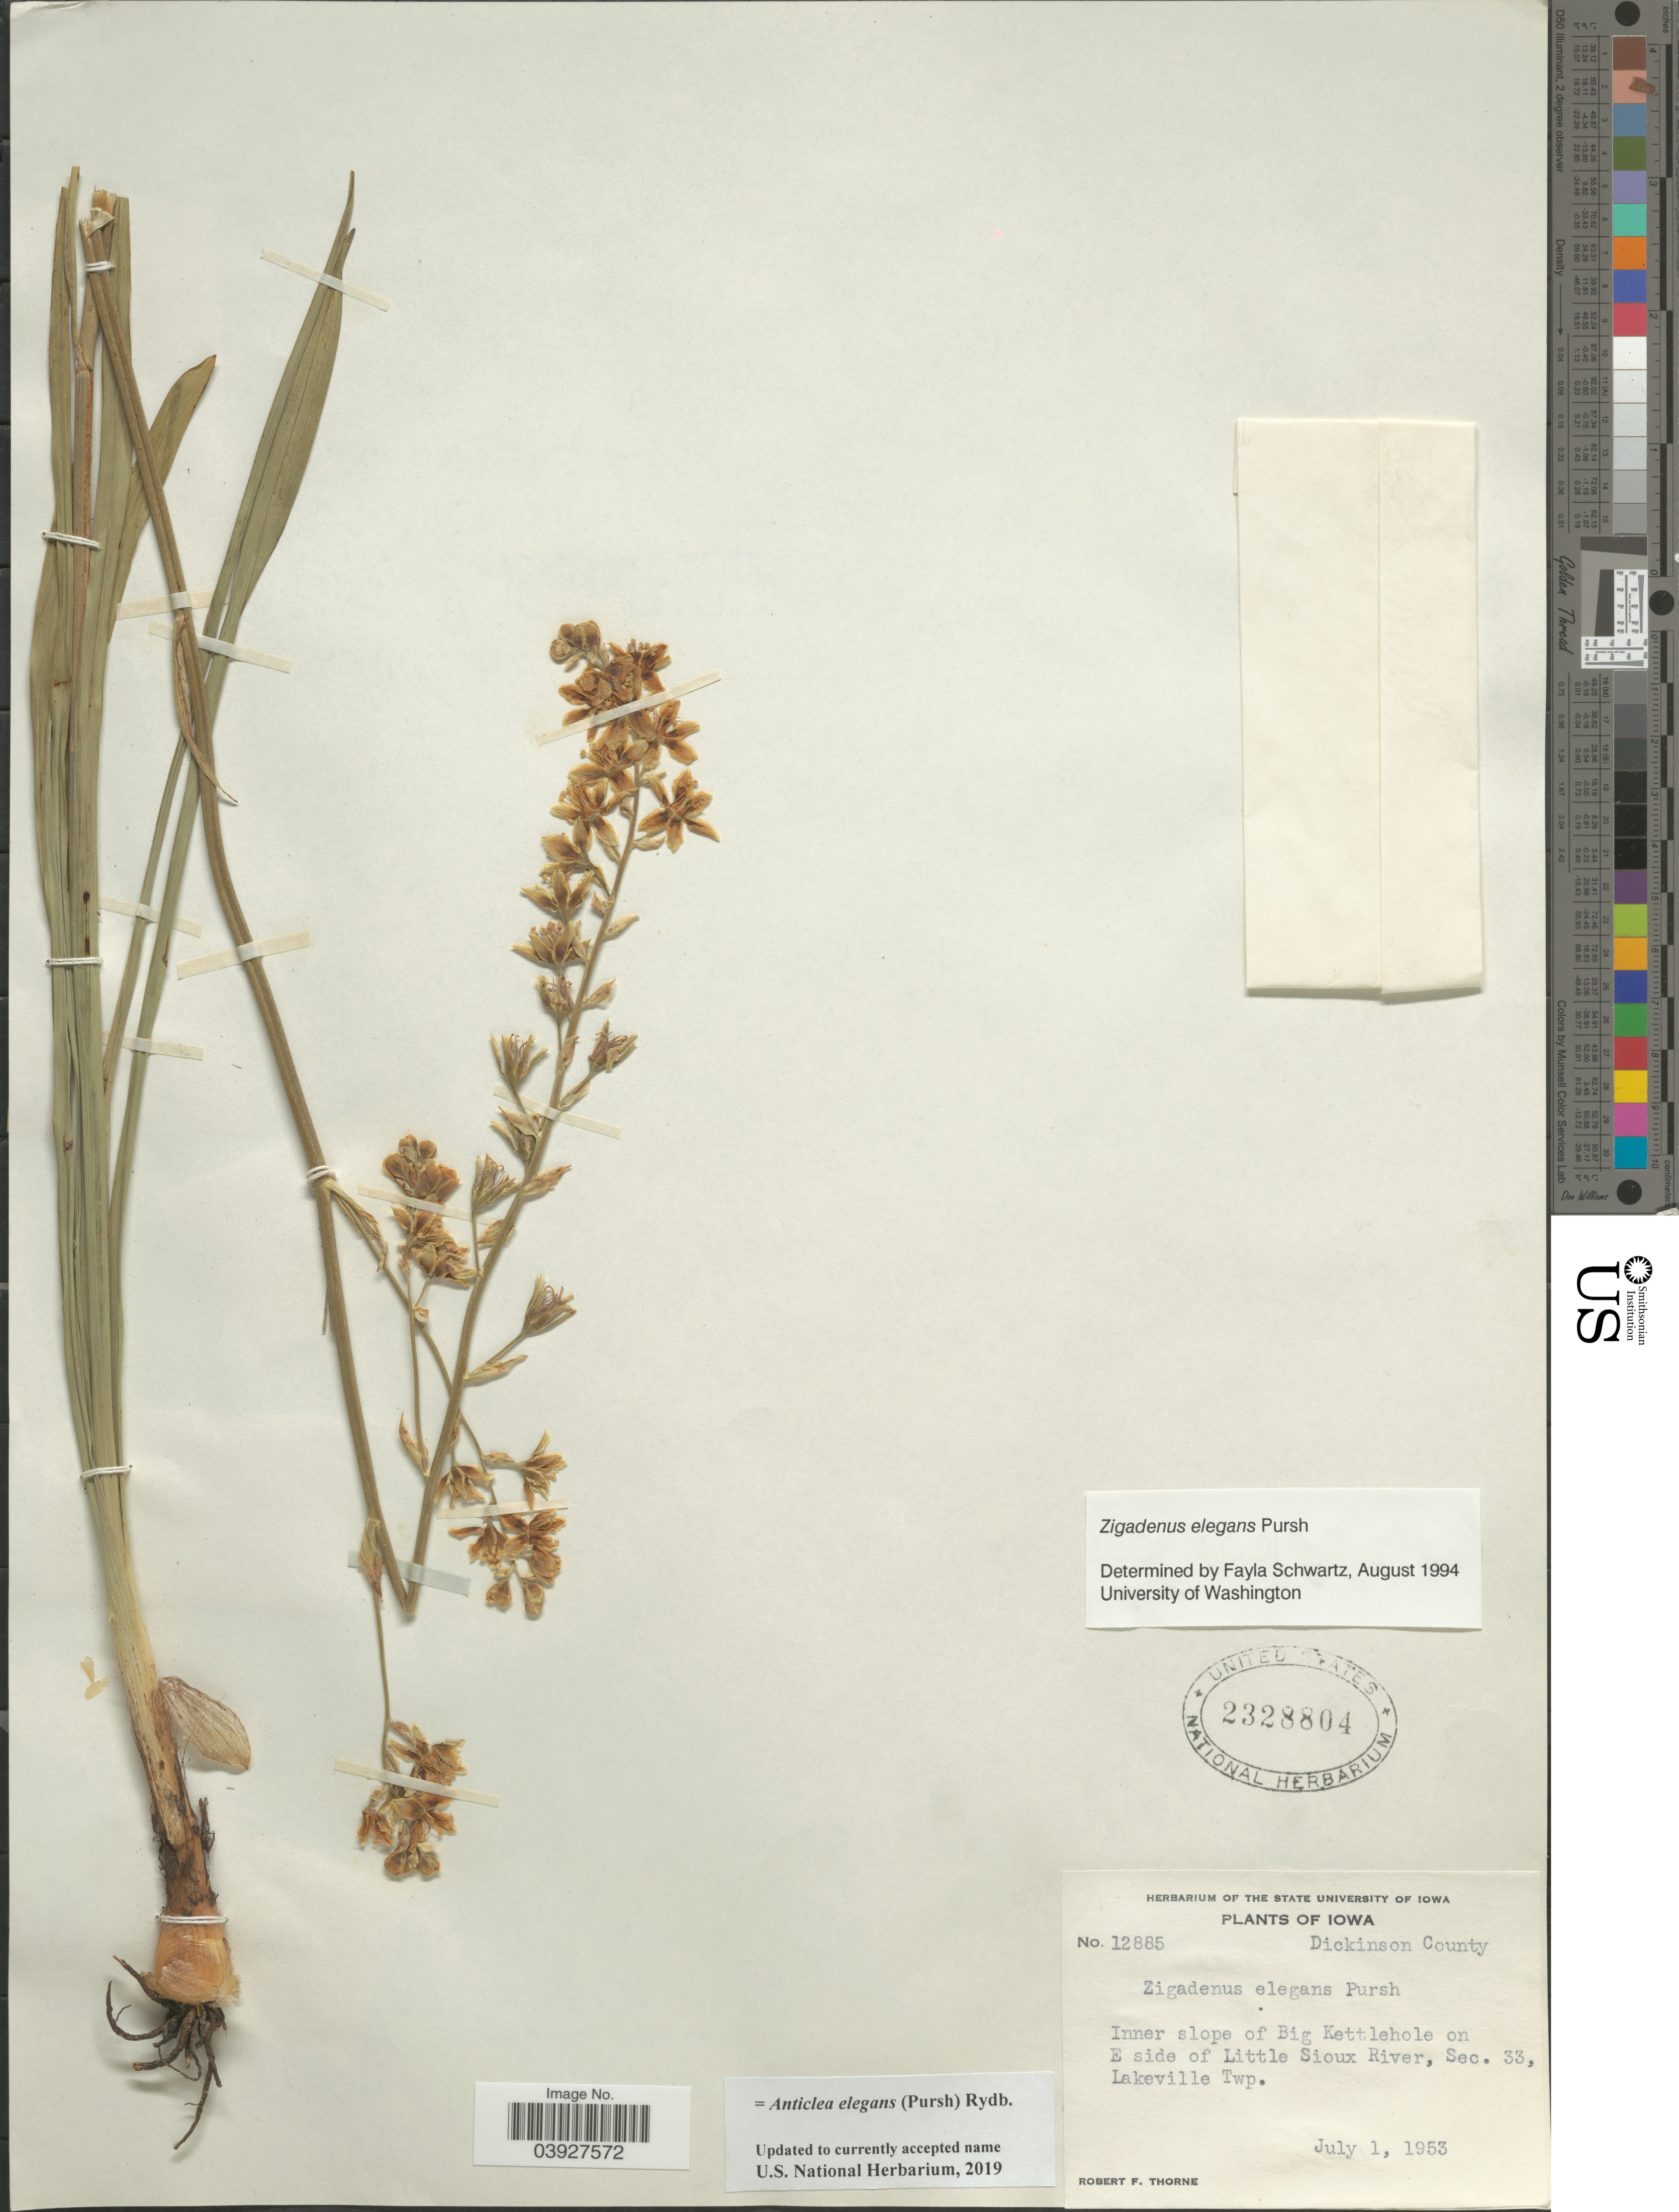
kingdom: Plantae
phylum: Tracheophyta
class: Liliopsida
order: Liliales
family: Melanthiaceae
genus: Anticlea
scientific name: Anticlea elegans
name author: (Pursh) Rydb.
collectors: R. F. Thorne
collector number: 12885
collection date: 1953-07-01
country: United States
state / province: Iowa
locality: Dickinson County. Inner slope of Big Kettlehole on E side of Little Sioux River, Sec. 33, Lakeville Twp.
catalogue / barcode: US 2328804